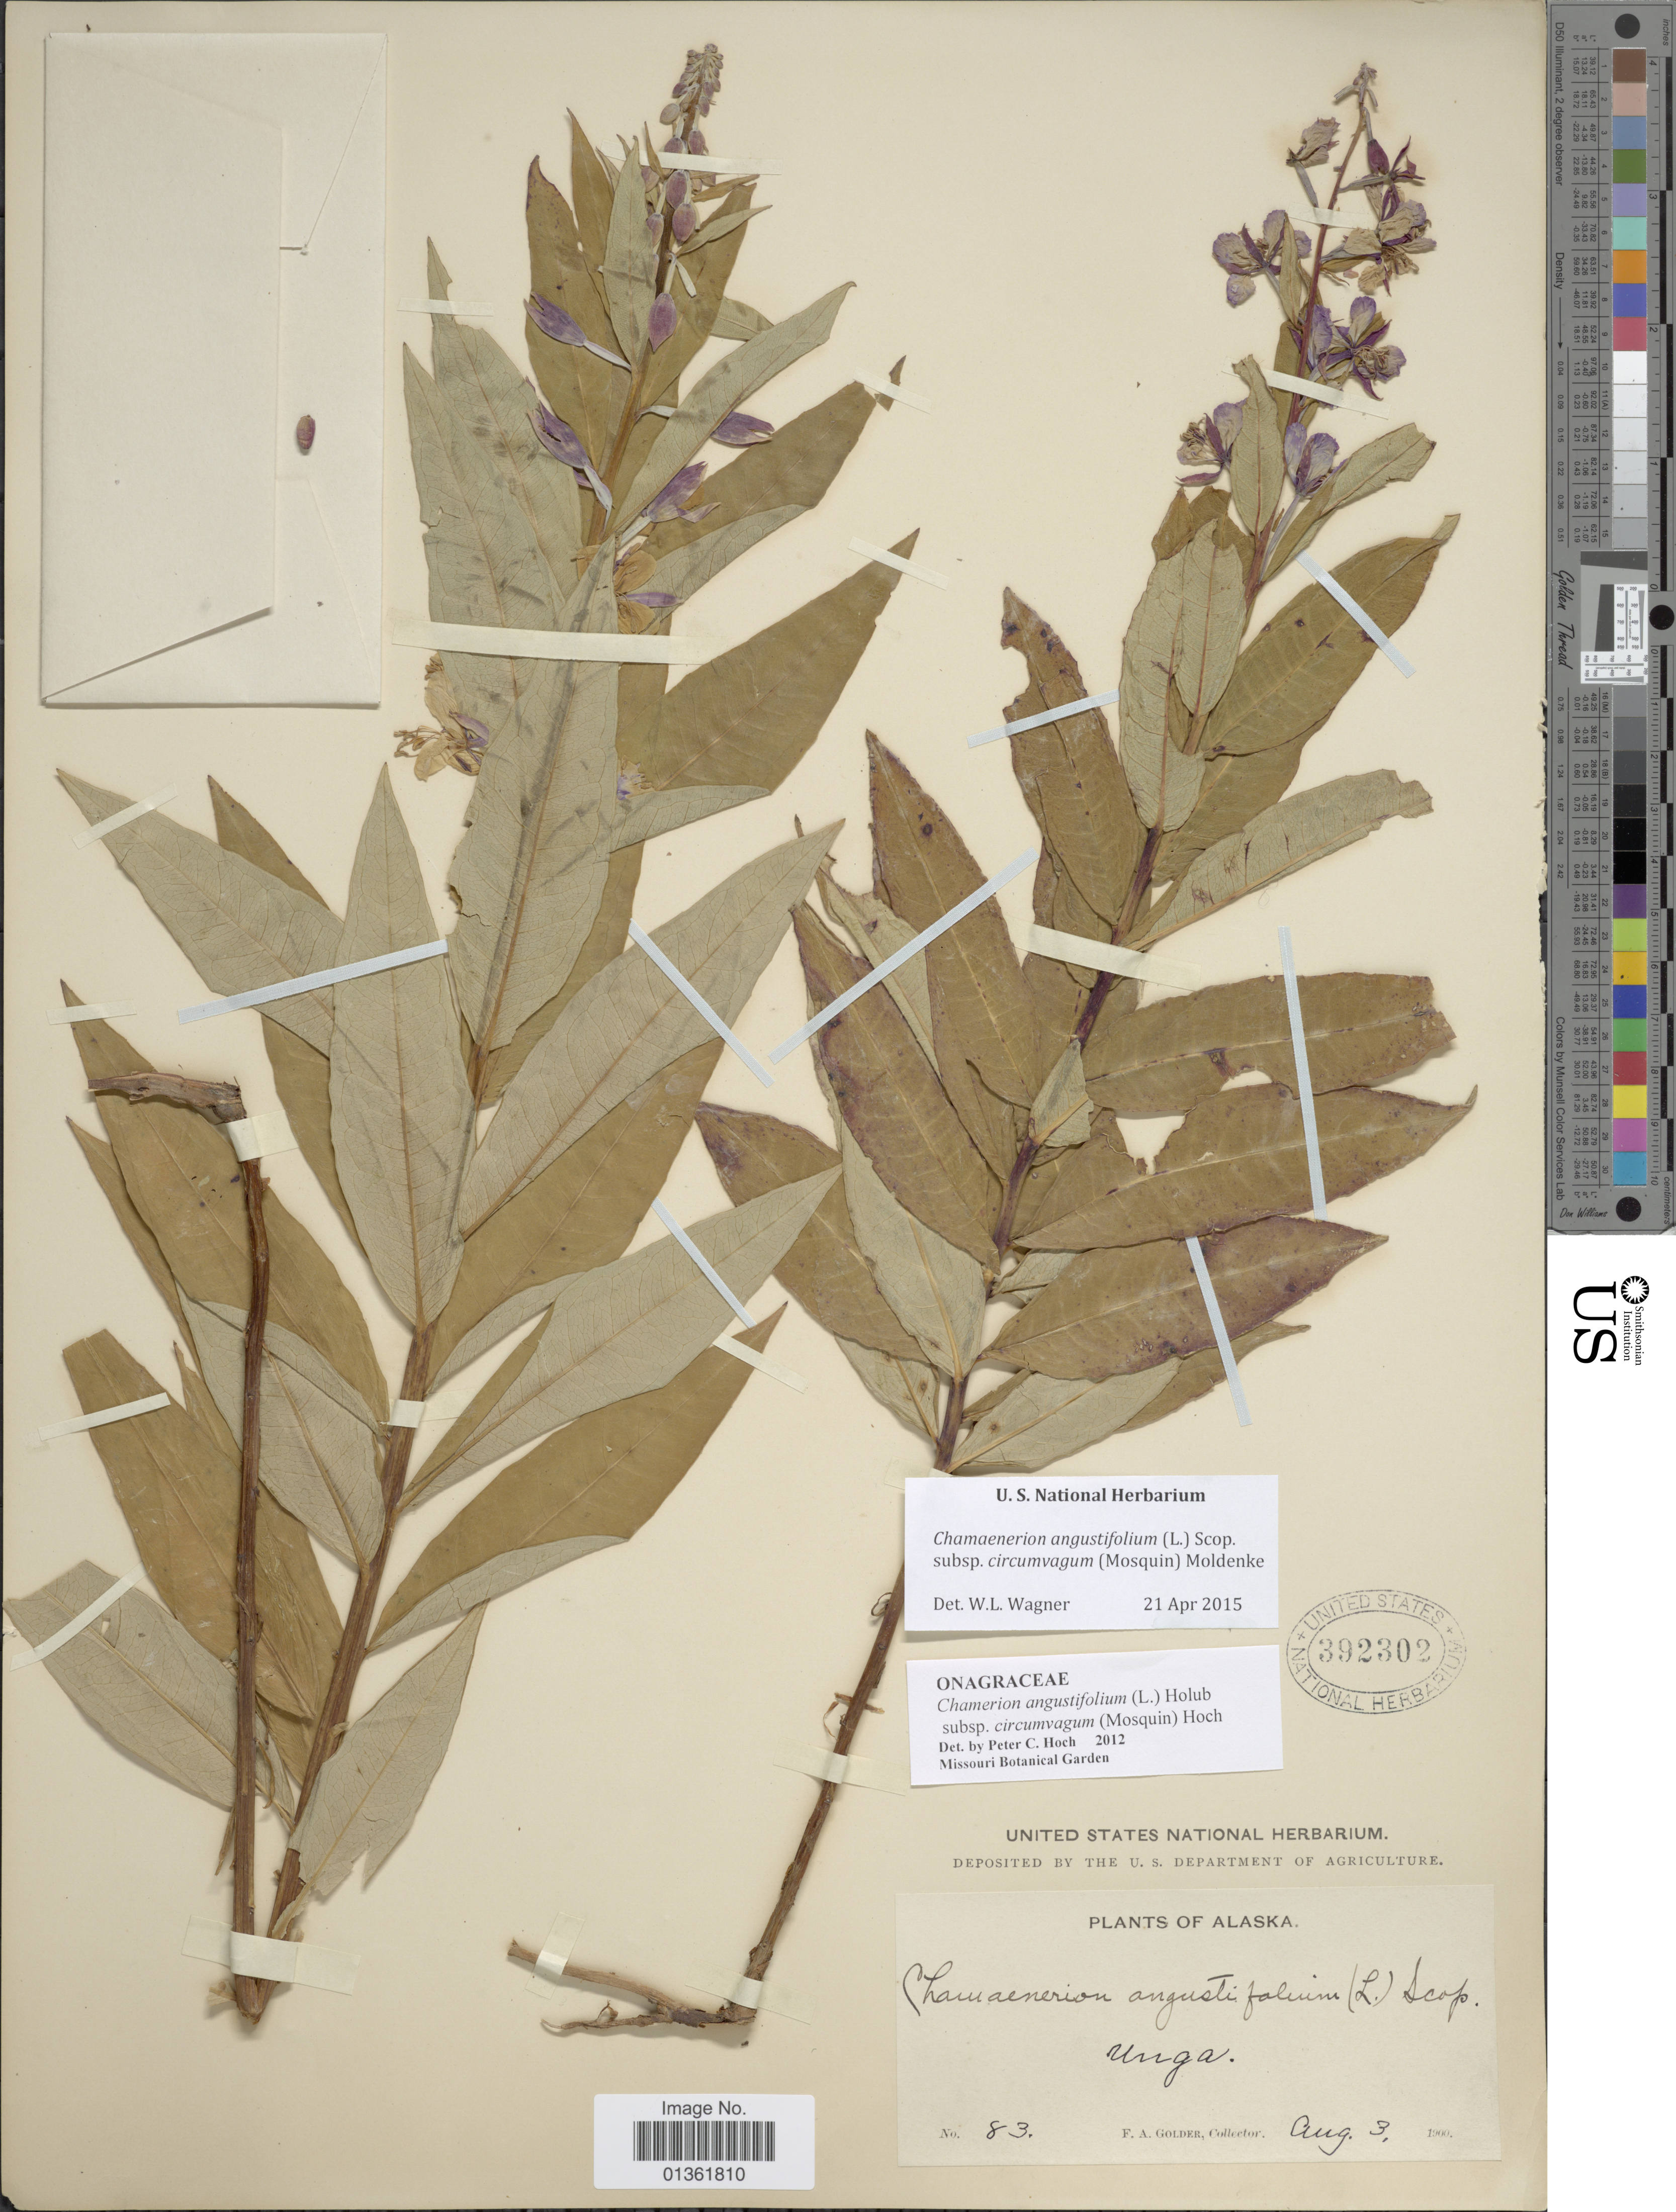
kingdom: Plantae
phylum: Tracheophyta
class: Magnoliopsida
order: Myrtales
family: Onagraceae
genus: Chamaenerion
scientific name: Chamaenerion angustifolium subsp. circumvagum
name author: (Mosquin) Moldenke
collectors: F. Golder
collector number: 83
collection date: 1900-08-03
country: United States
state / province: Alaska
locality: Unga.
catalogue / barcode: US 392302